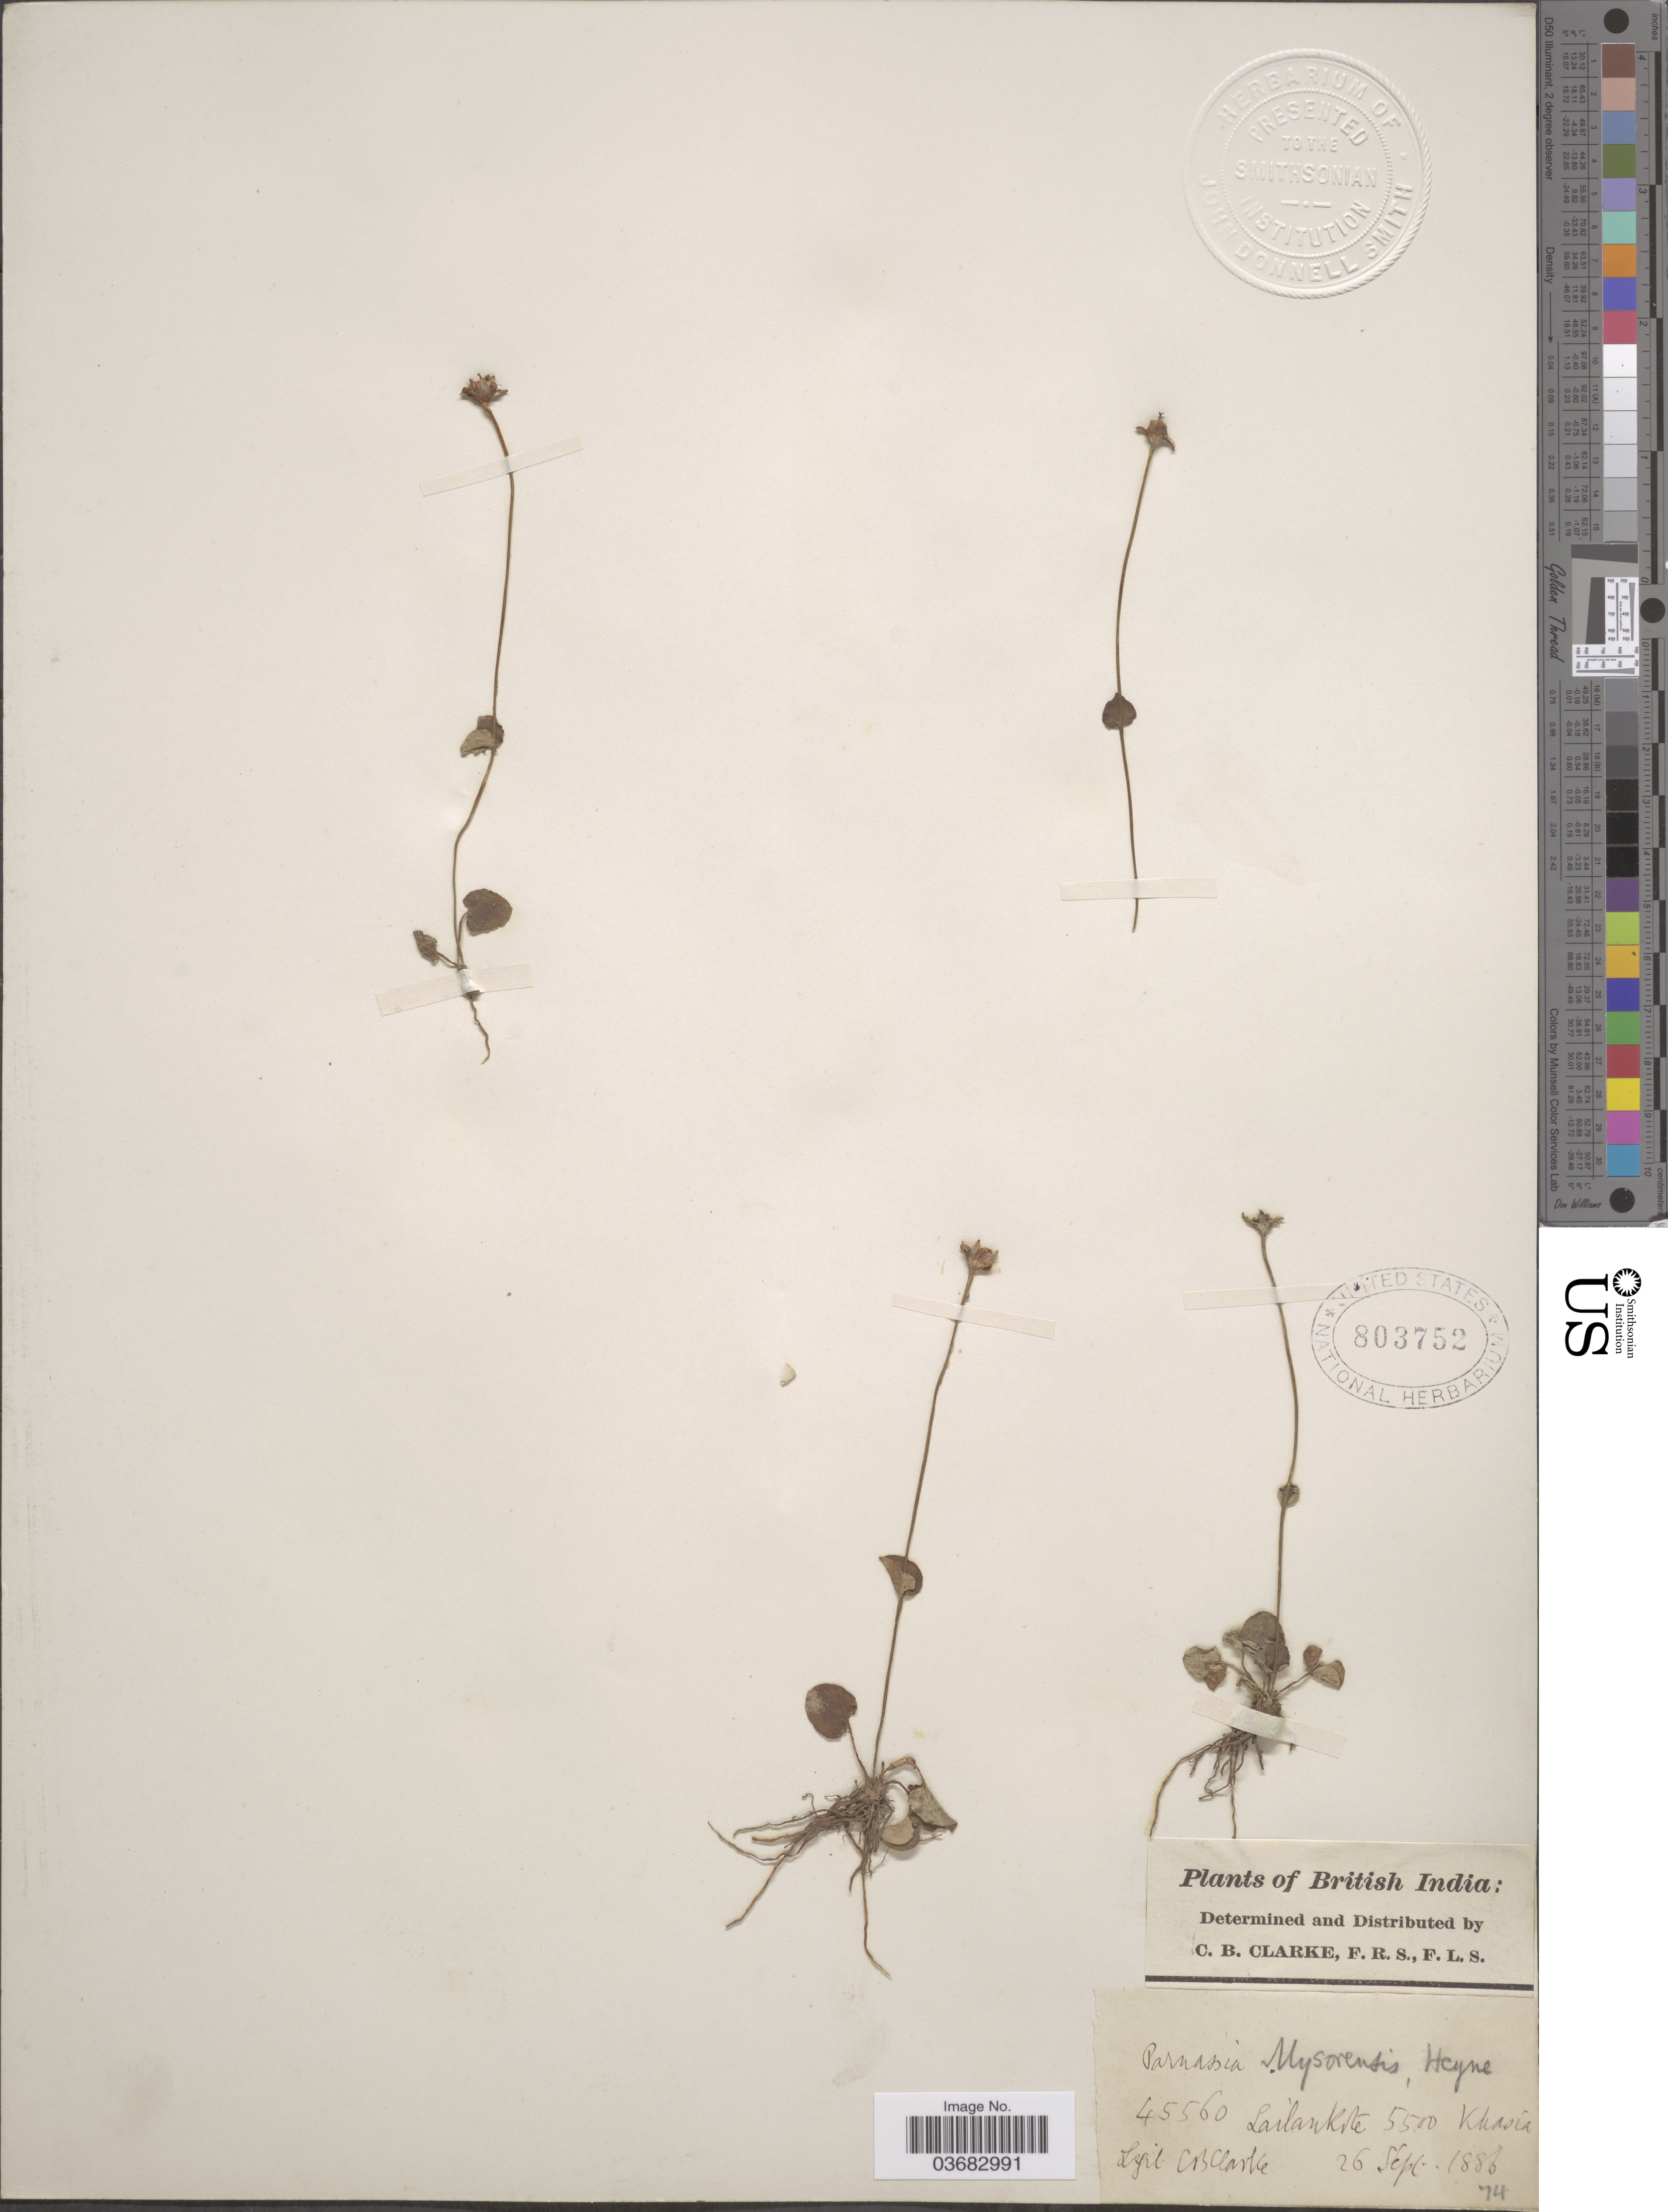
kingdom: Plantae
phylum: Tracheophyta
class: Magnoliopsida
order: Celastrales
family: Parnassiaceae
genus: Parnassia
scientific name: Parnassia mysorensis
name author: F. Heyne ex Wight & Arn.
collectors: C. B. Clarke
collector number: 45560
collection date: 1886-09-26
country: India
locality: British India. Lailankote. Khasia.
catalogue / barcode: US 803752